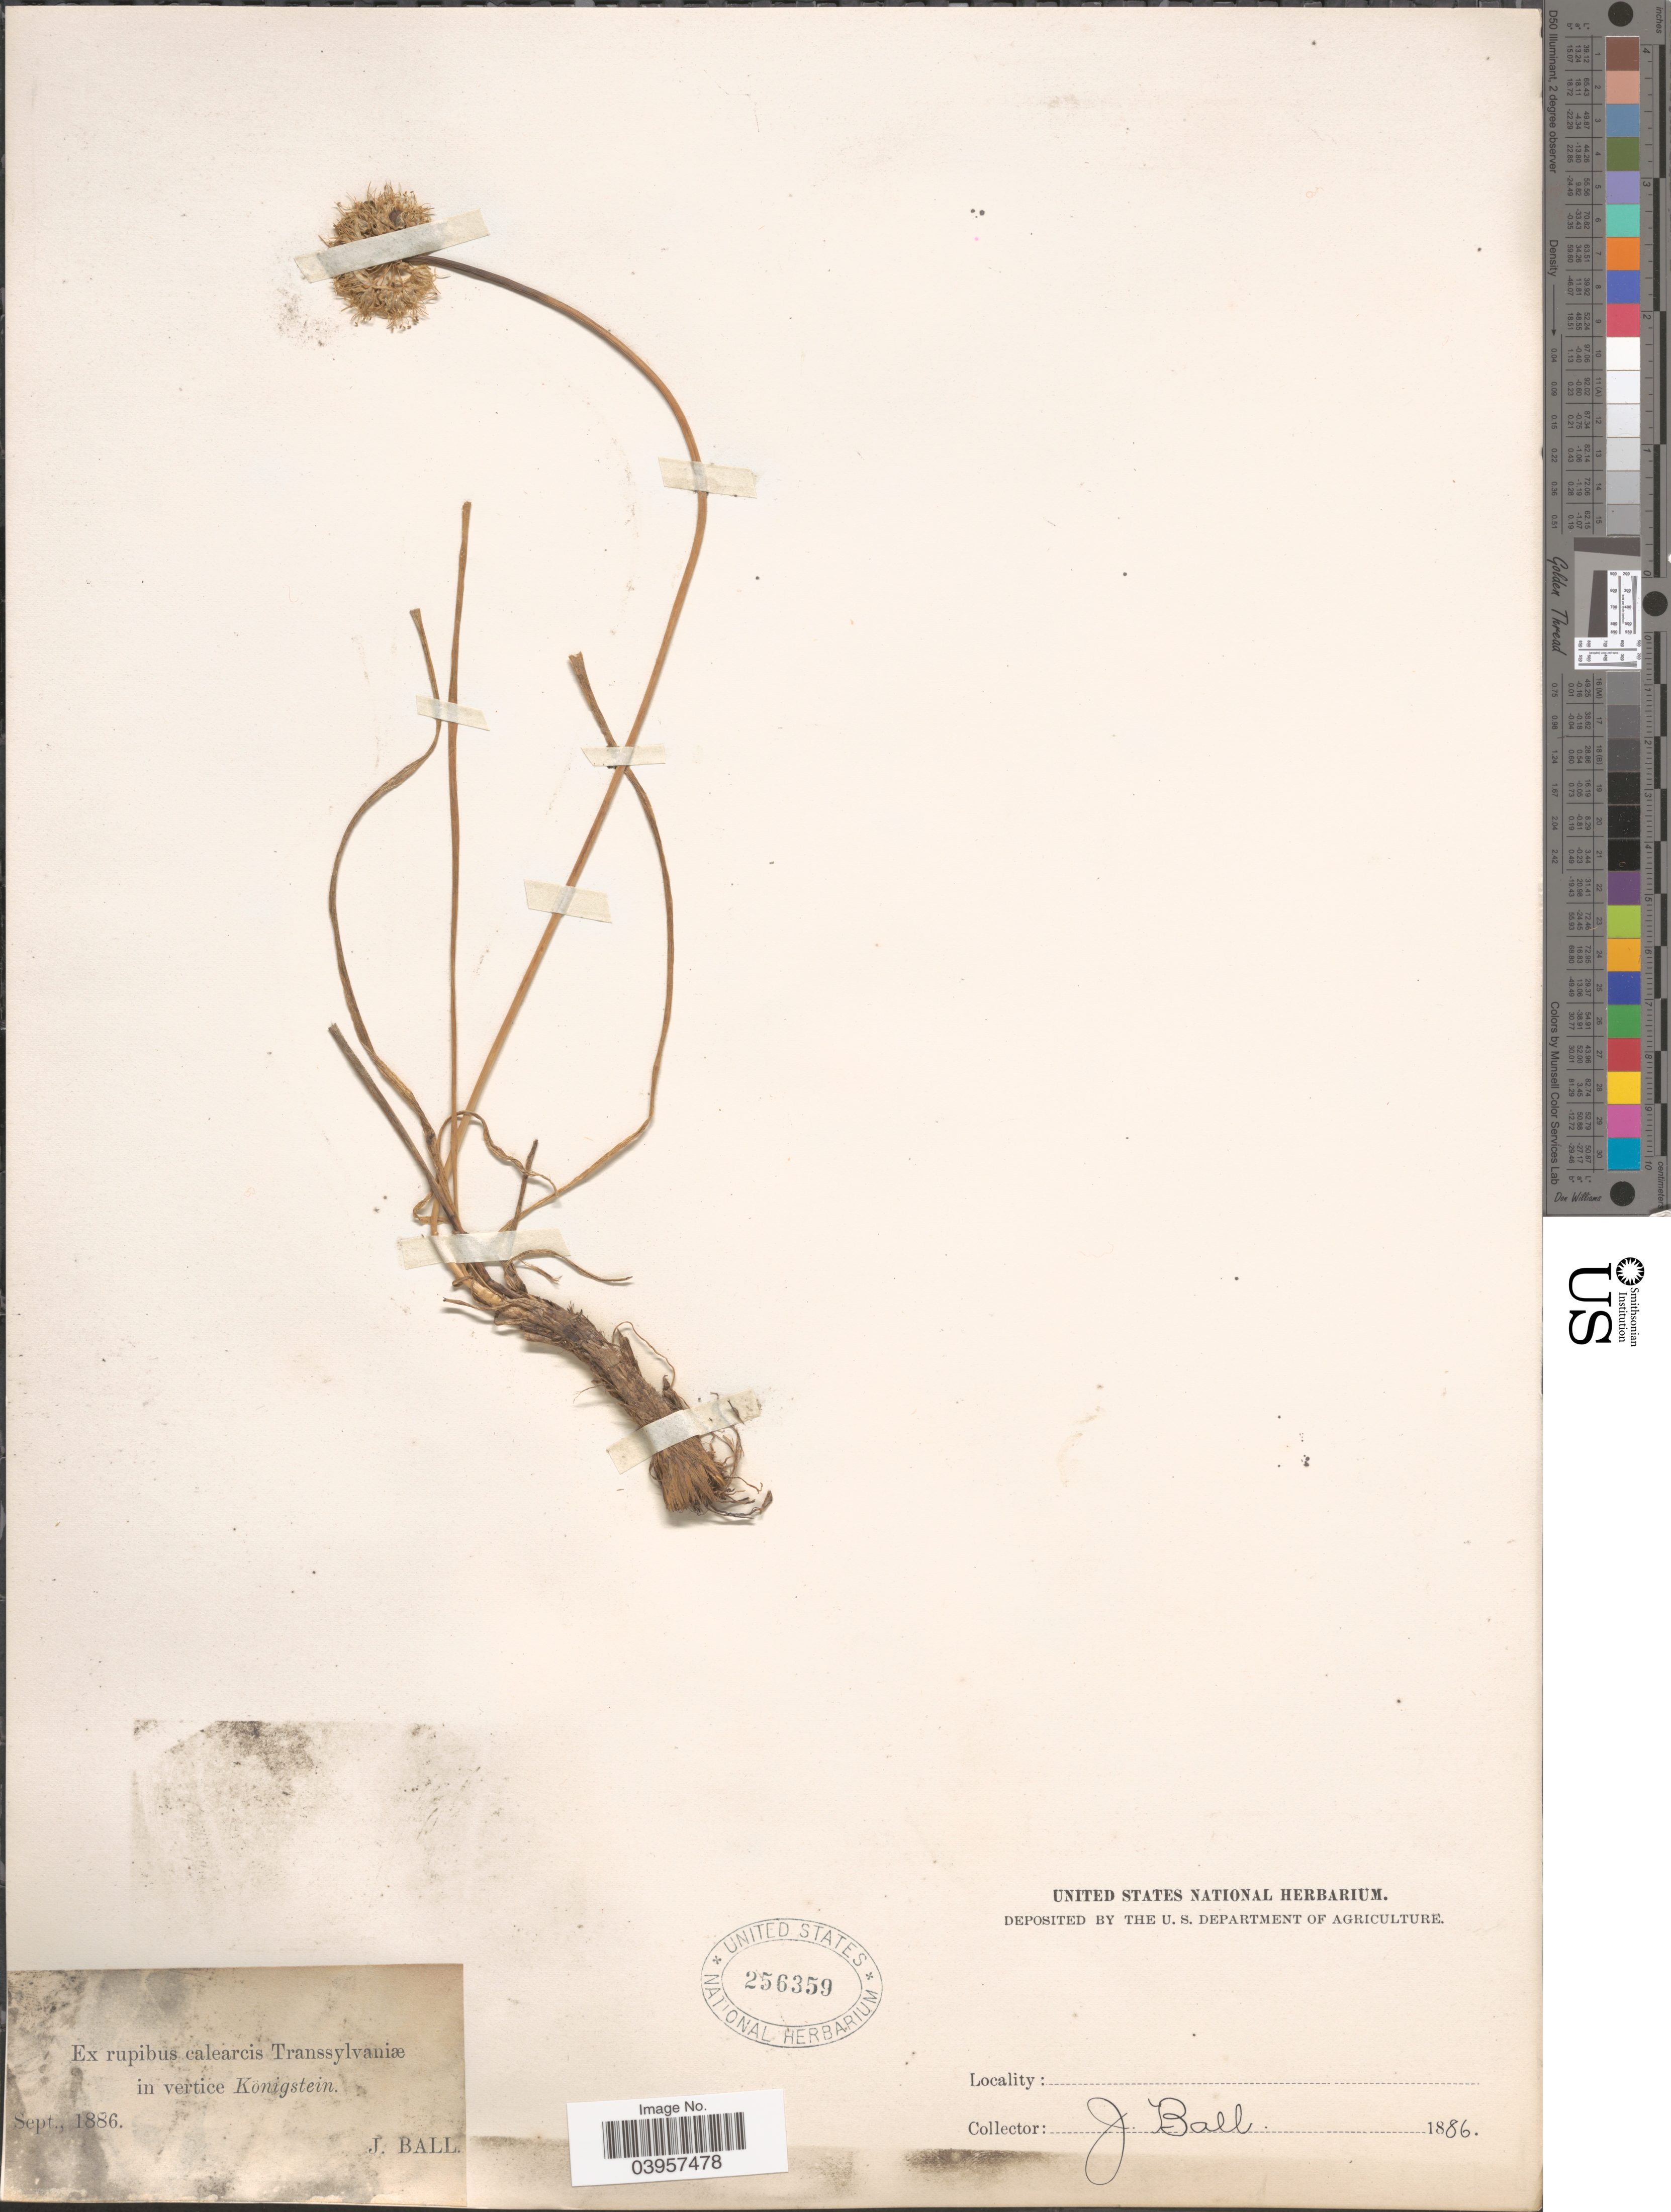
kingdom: Plantae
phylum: Tracheophyta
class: Liliopsida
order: Asparagales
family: Amaryllidaceae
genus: Allium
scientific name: Allium sp.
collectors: J. Ball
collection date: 1886-09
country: Romania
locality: Ex rupibus calearcis Transsylvaniae in vertice Konigstein.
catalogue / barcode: US 256359